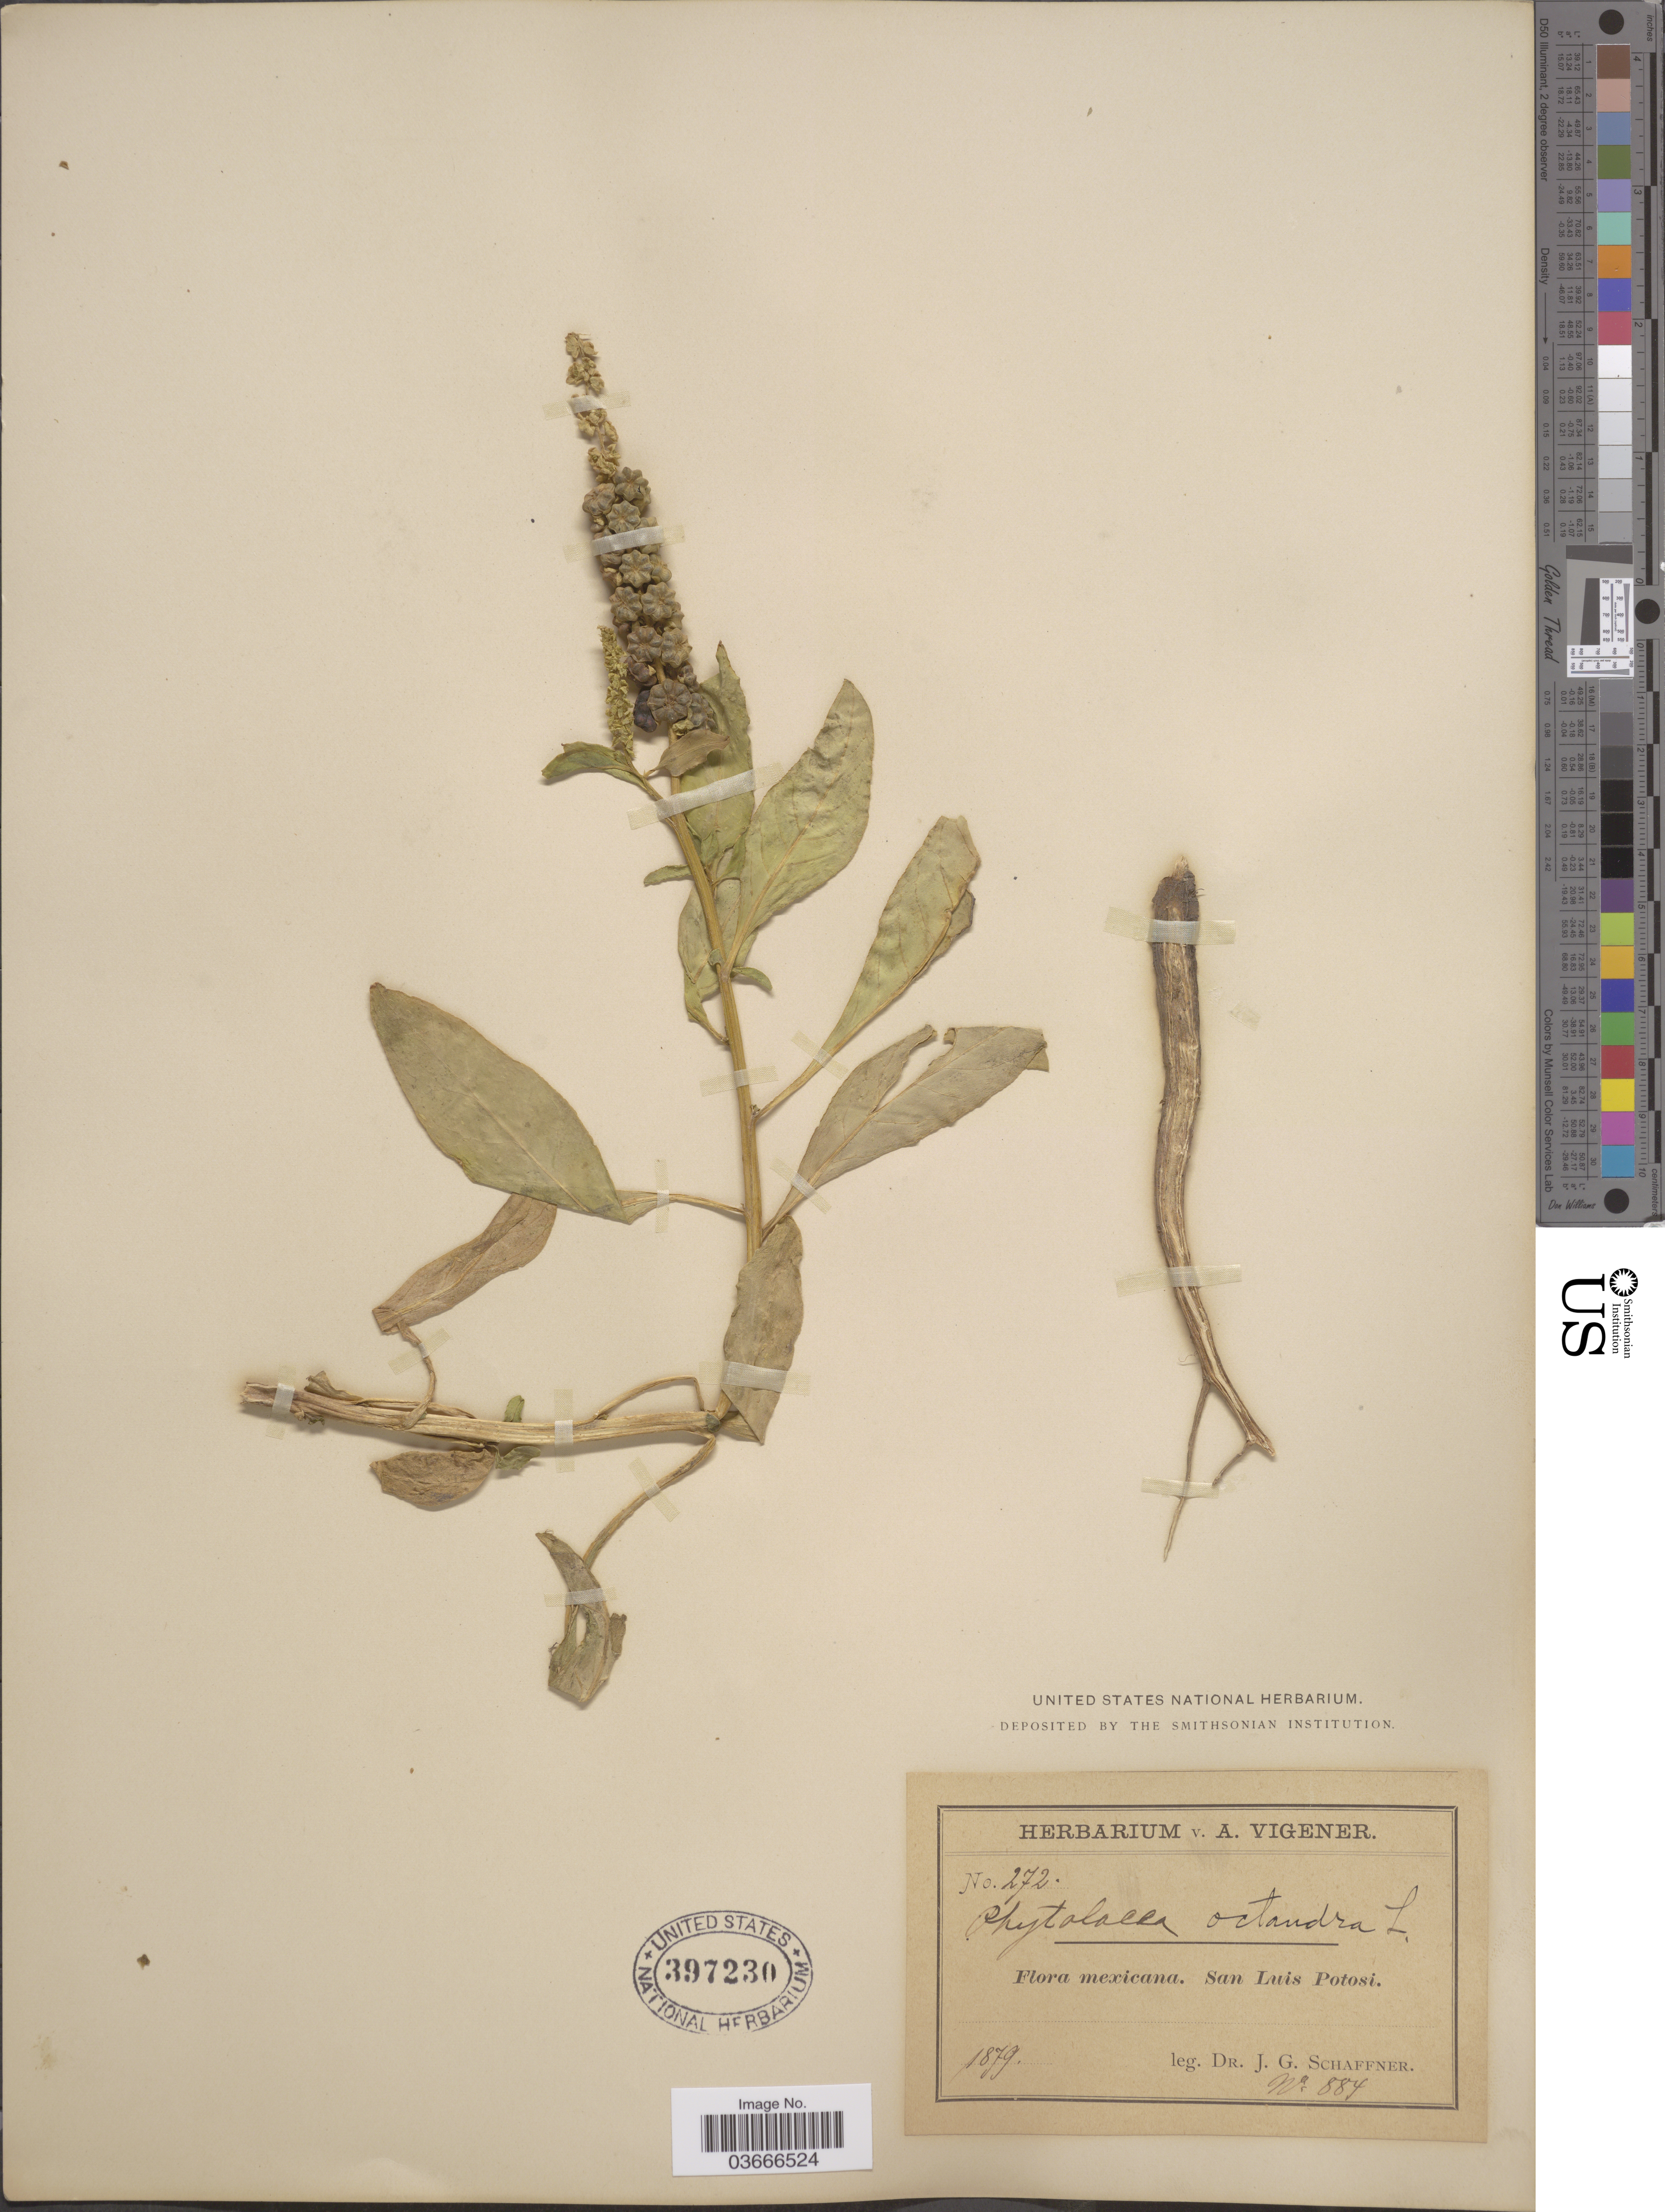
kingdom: Plantae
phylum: Tracheophyta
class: Magnoliopsida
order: Caryophyllales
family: Phytolaccaceae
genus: Phytolacca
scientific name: Phytolacca octandra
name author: L.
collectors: J. G. Schaffner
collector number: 884/272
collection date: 1879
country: Mexico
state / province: San Luis Potosí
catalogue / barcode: US 397230